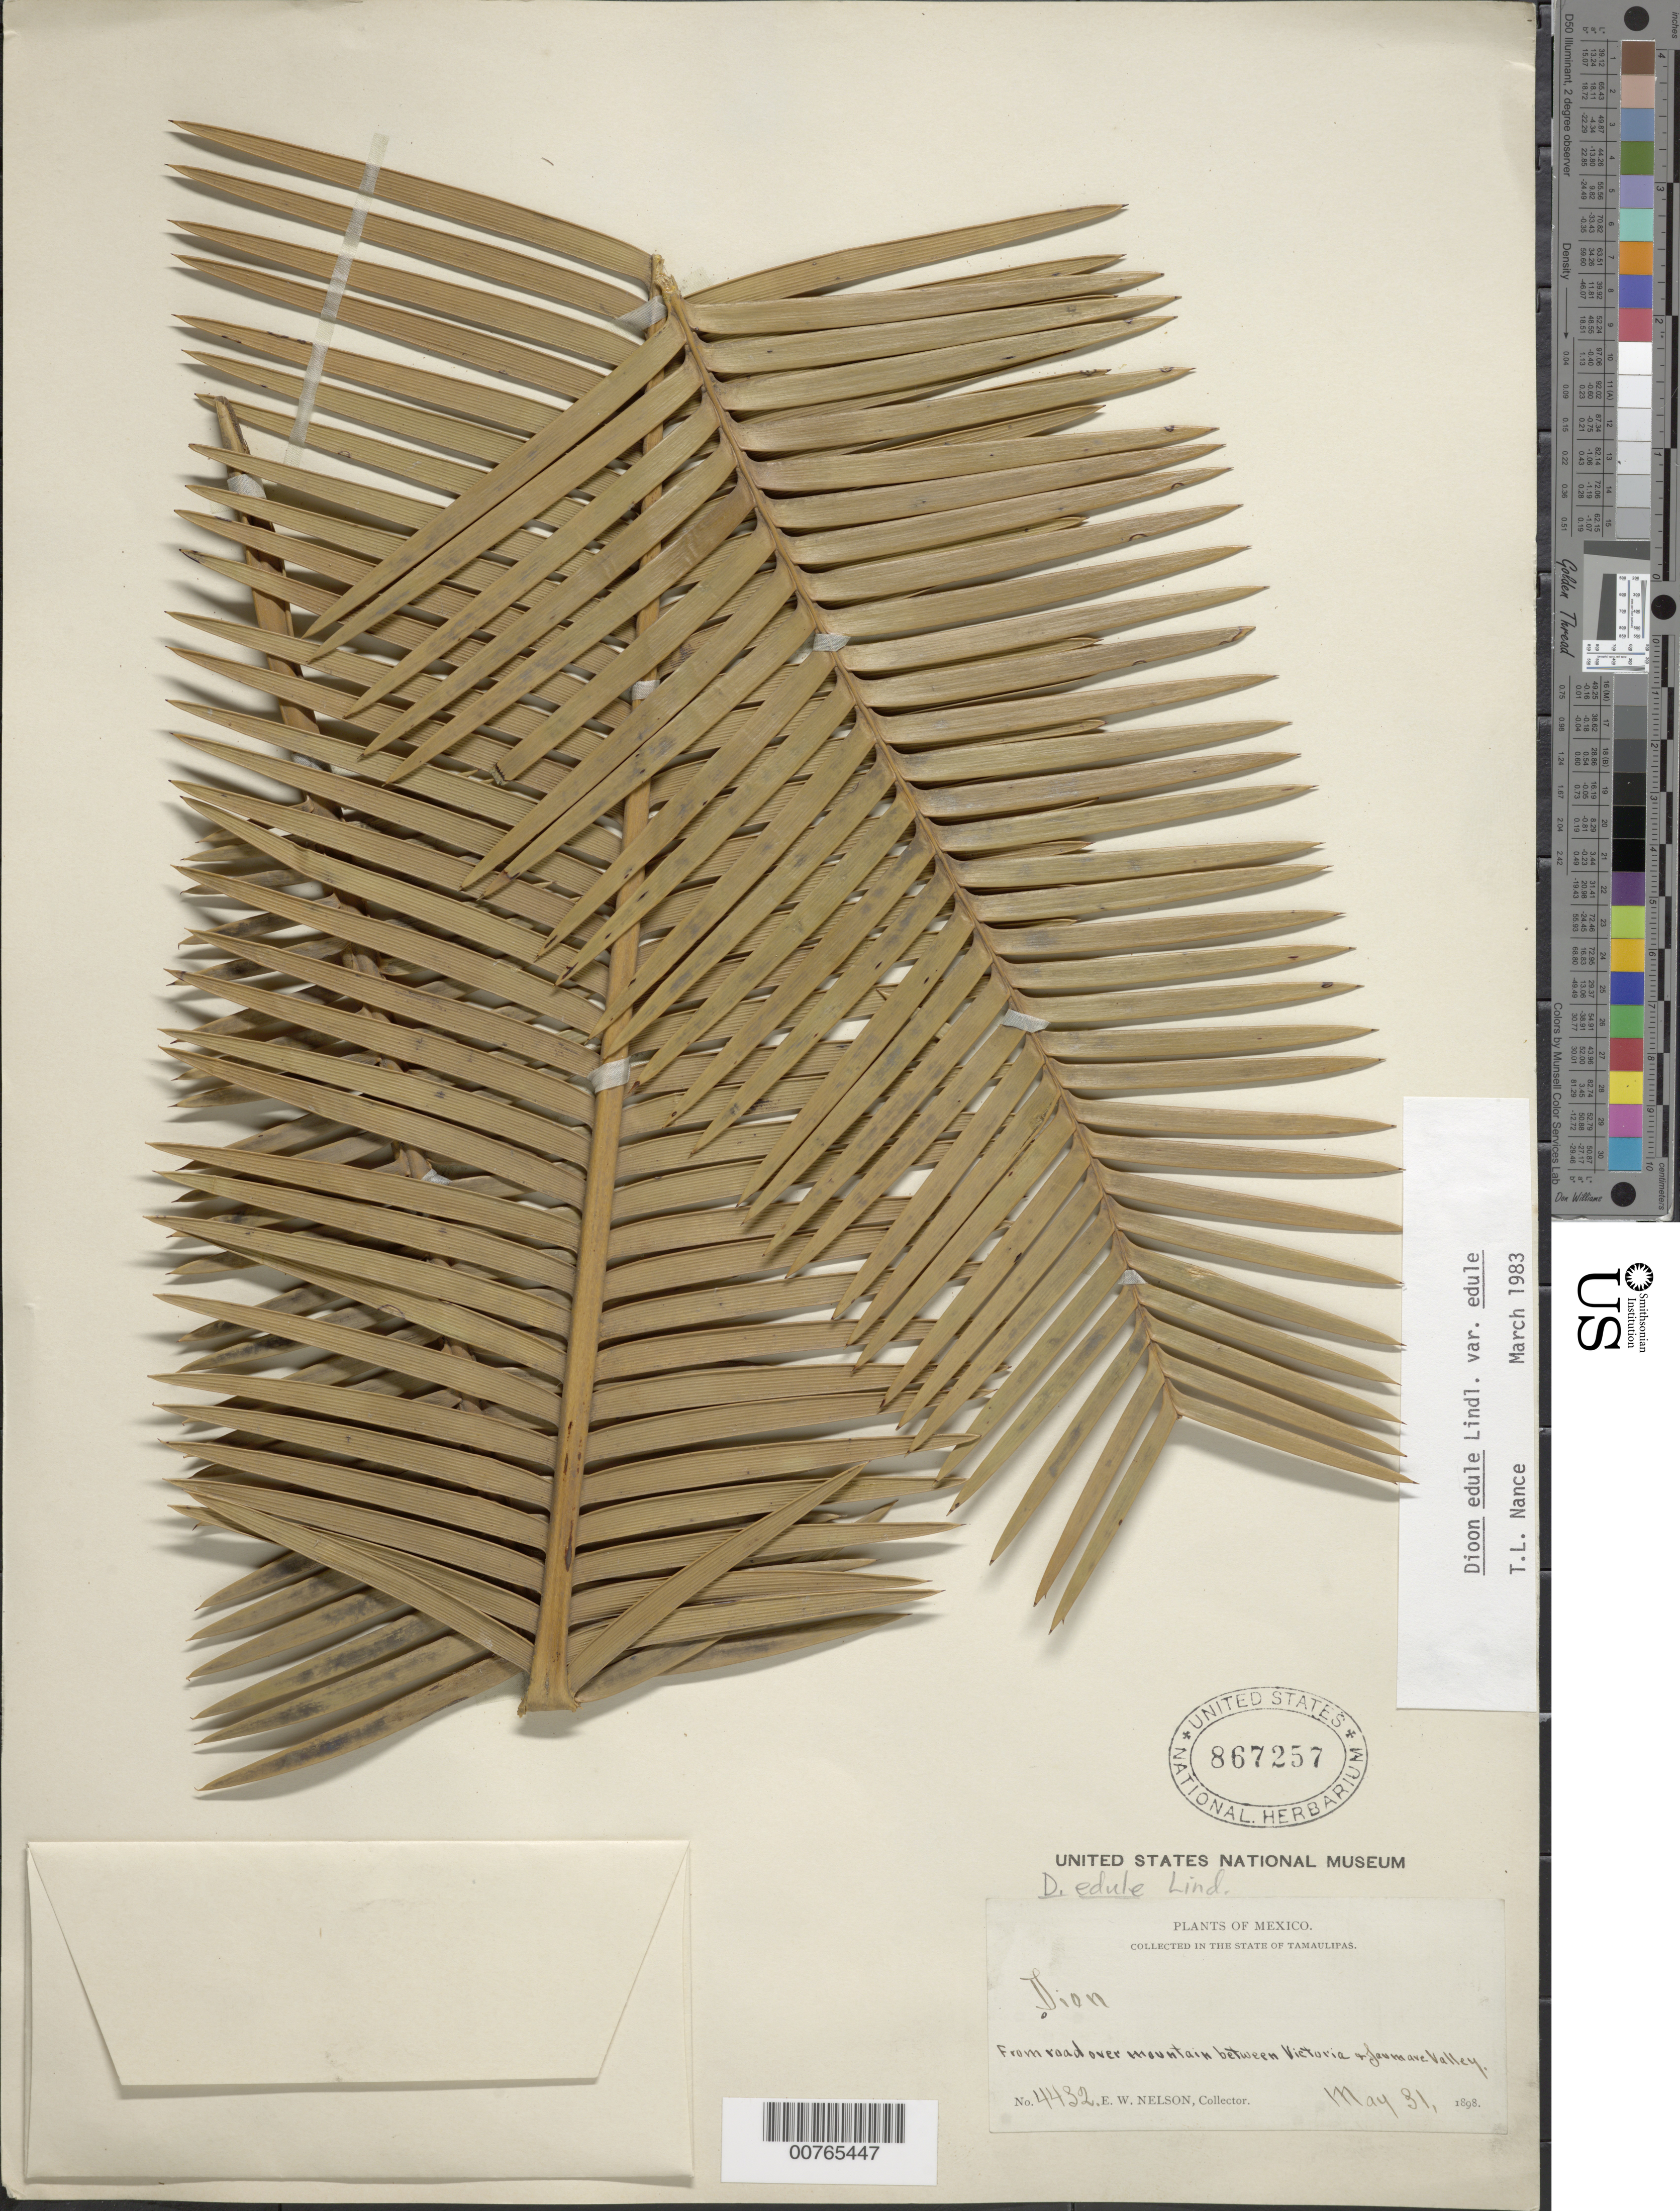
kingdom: Plantae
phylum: Tracheophyta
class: Cycadopsida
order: Cycadales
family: Zamiaceae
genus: Dioon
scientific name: Dioon edule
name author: Lindl.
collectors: E. W. Nelson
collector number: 4432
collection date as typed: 31 May 1898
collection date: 1898-05-31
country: Mexico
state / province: Tamaulipas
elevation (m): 244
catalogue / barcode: US 867257